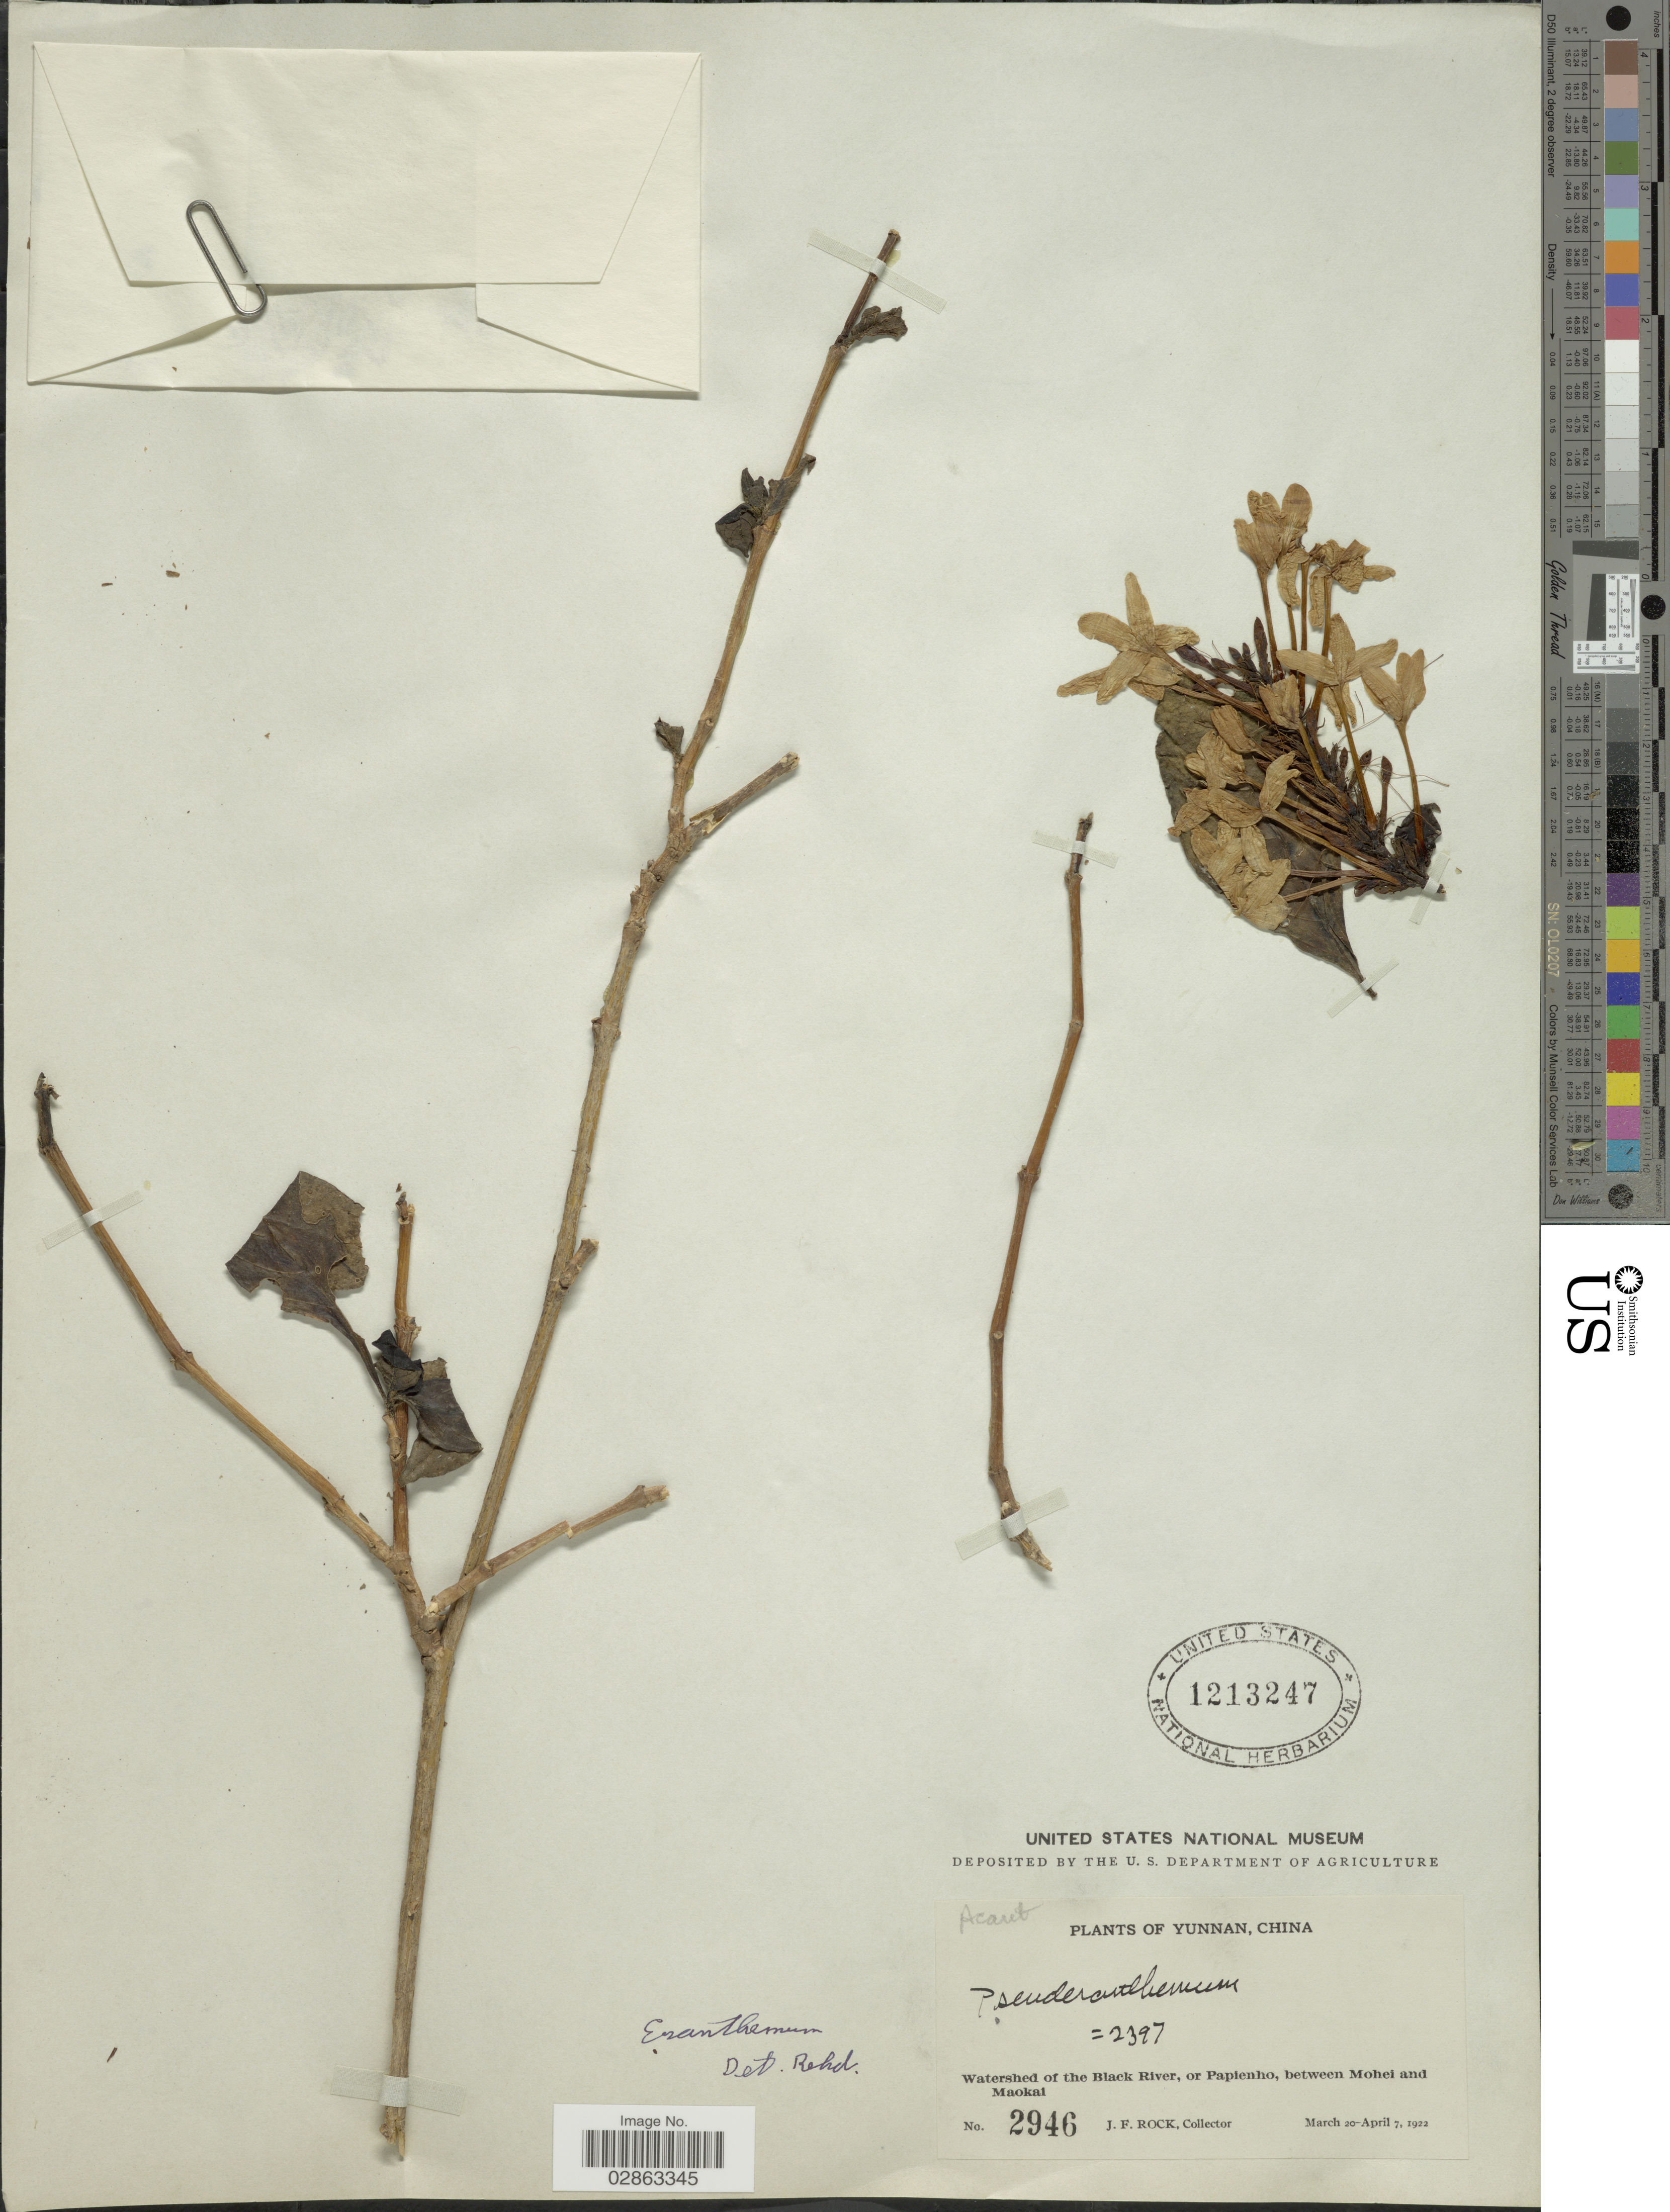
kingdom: Plantae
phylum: Tracheophyta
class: Magnoliopsida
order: Lamiales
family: Acanthaceae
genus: Eranthemum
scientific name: Eranthemum sp.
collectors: J. Rock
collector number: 2946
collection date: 1922-03-20/1922-04-07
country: China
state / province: Yunnan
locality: Watershed of the Black River, Papienho, between Mohei and Maokai.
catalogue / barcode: US 1213247